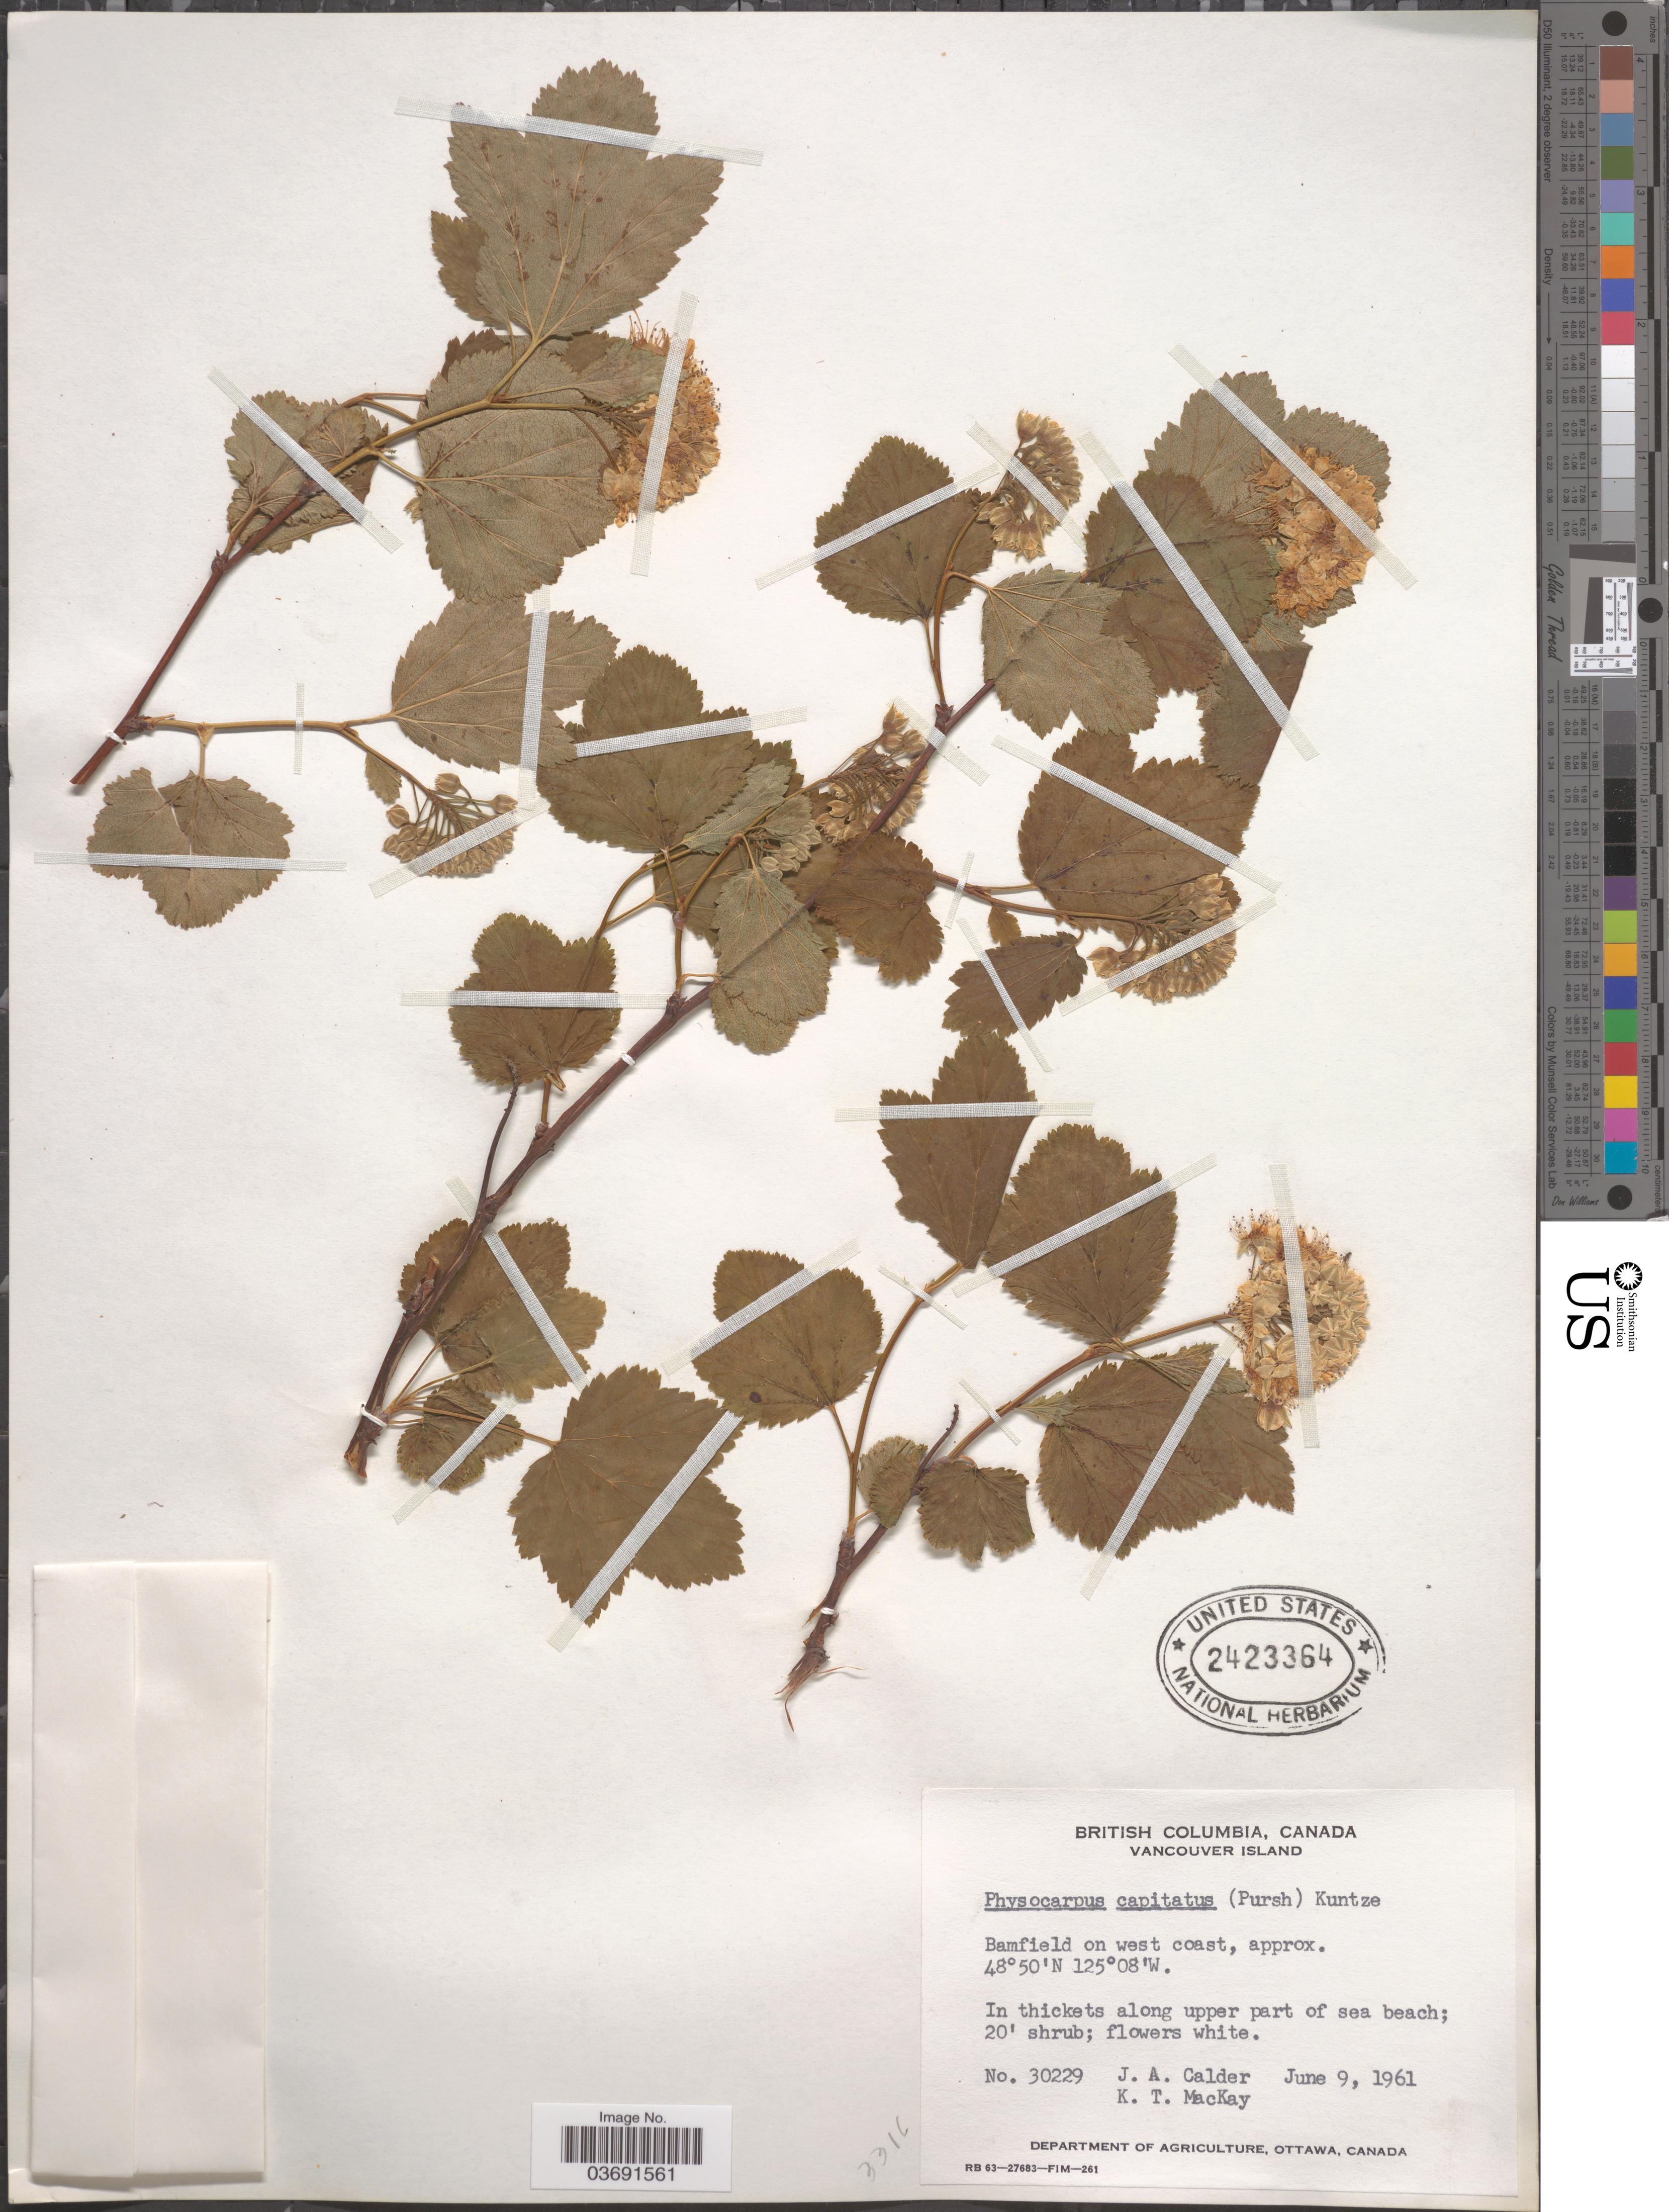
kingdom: Plantae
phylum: Tracheophyta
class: Magnoliopsida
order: Rosales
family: Rosaceae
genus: Physocarpus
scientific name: Physocarpus capitatus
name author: (Pursh) Kuntze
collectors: J. A. Calder & K. T. Mackay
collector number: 30229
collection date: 1961-06-09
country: Canada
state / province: British Columbia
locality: Vancouver Island. Bamfield on west coast.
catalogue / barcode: US 2423364